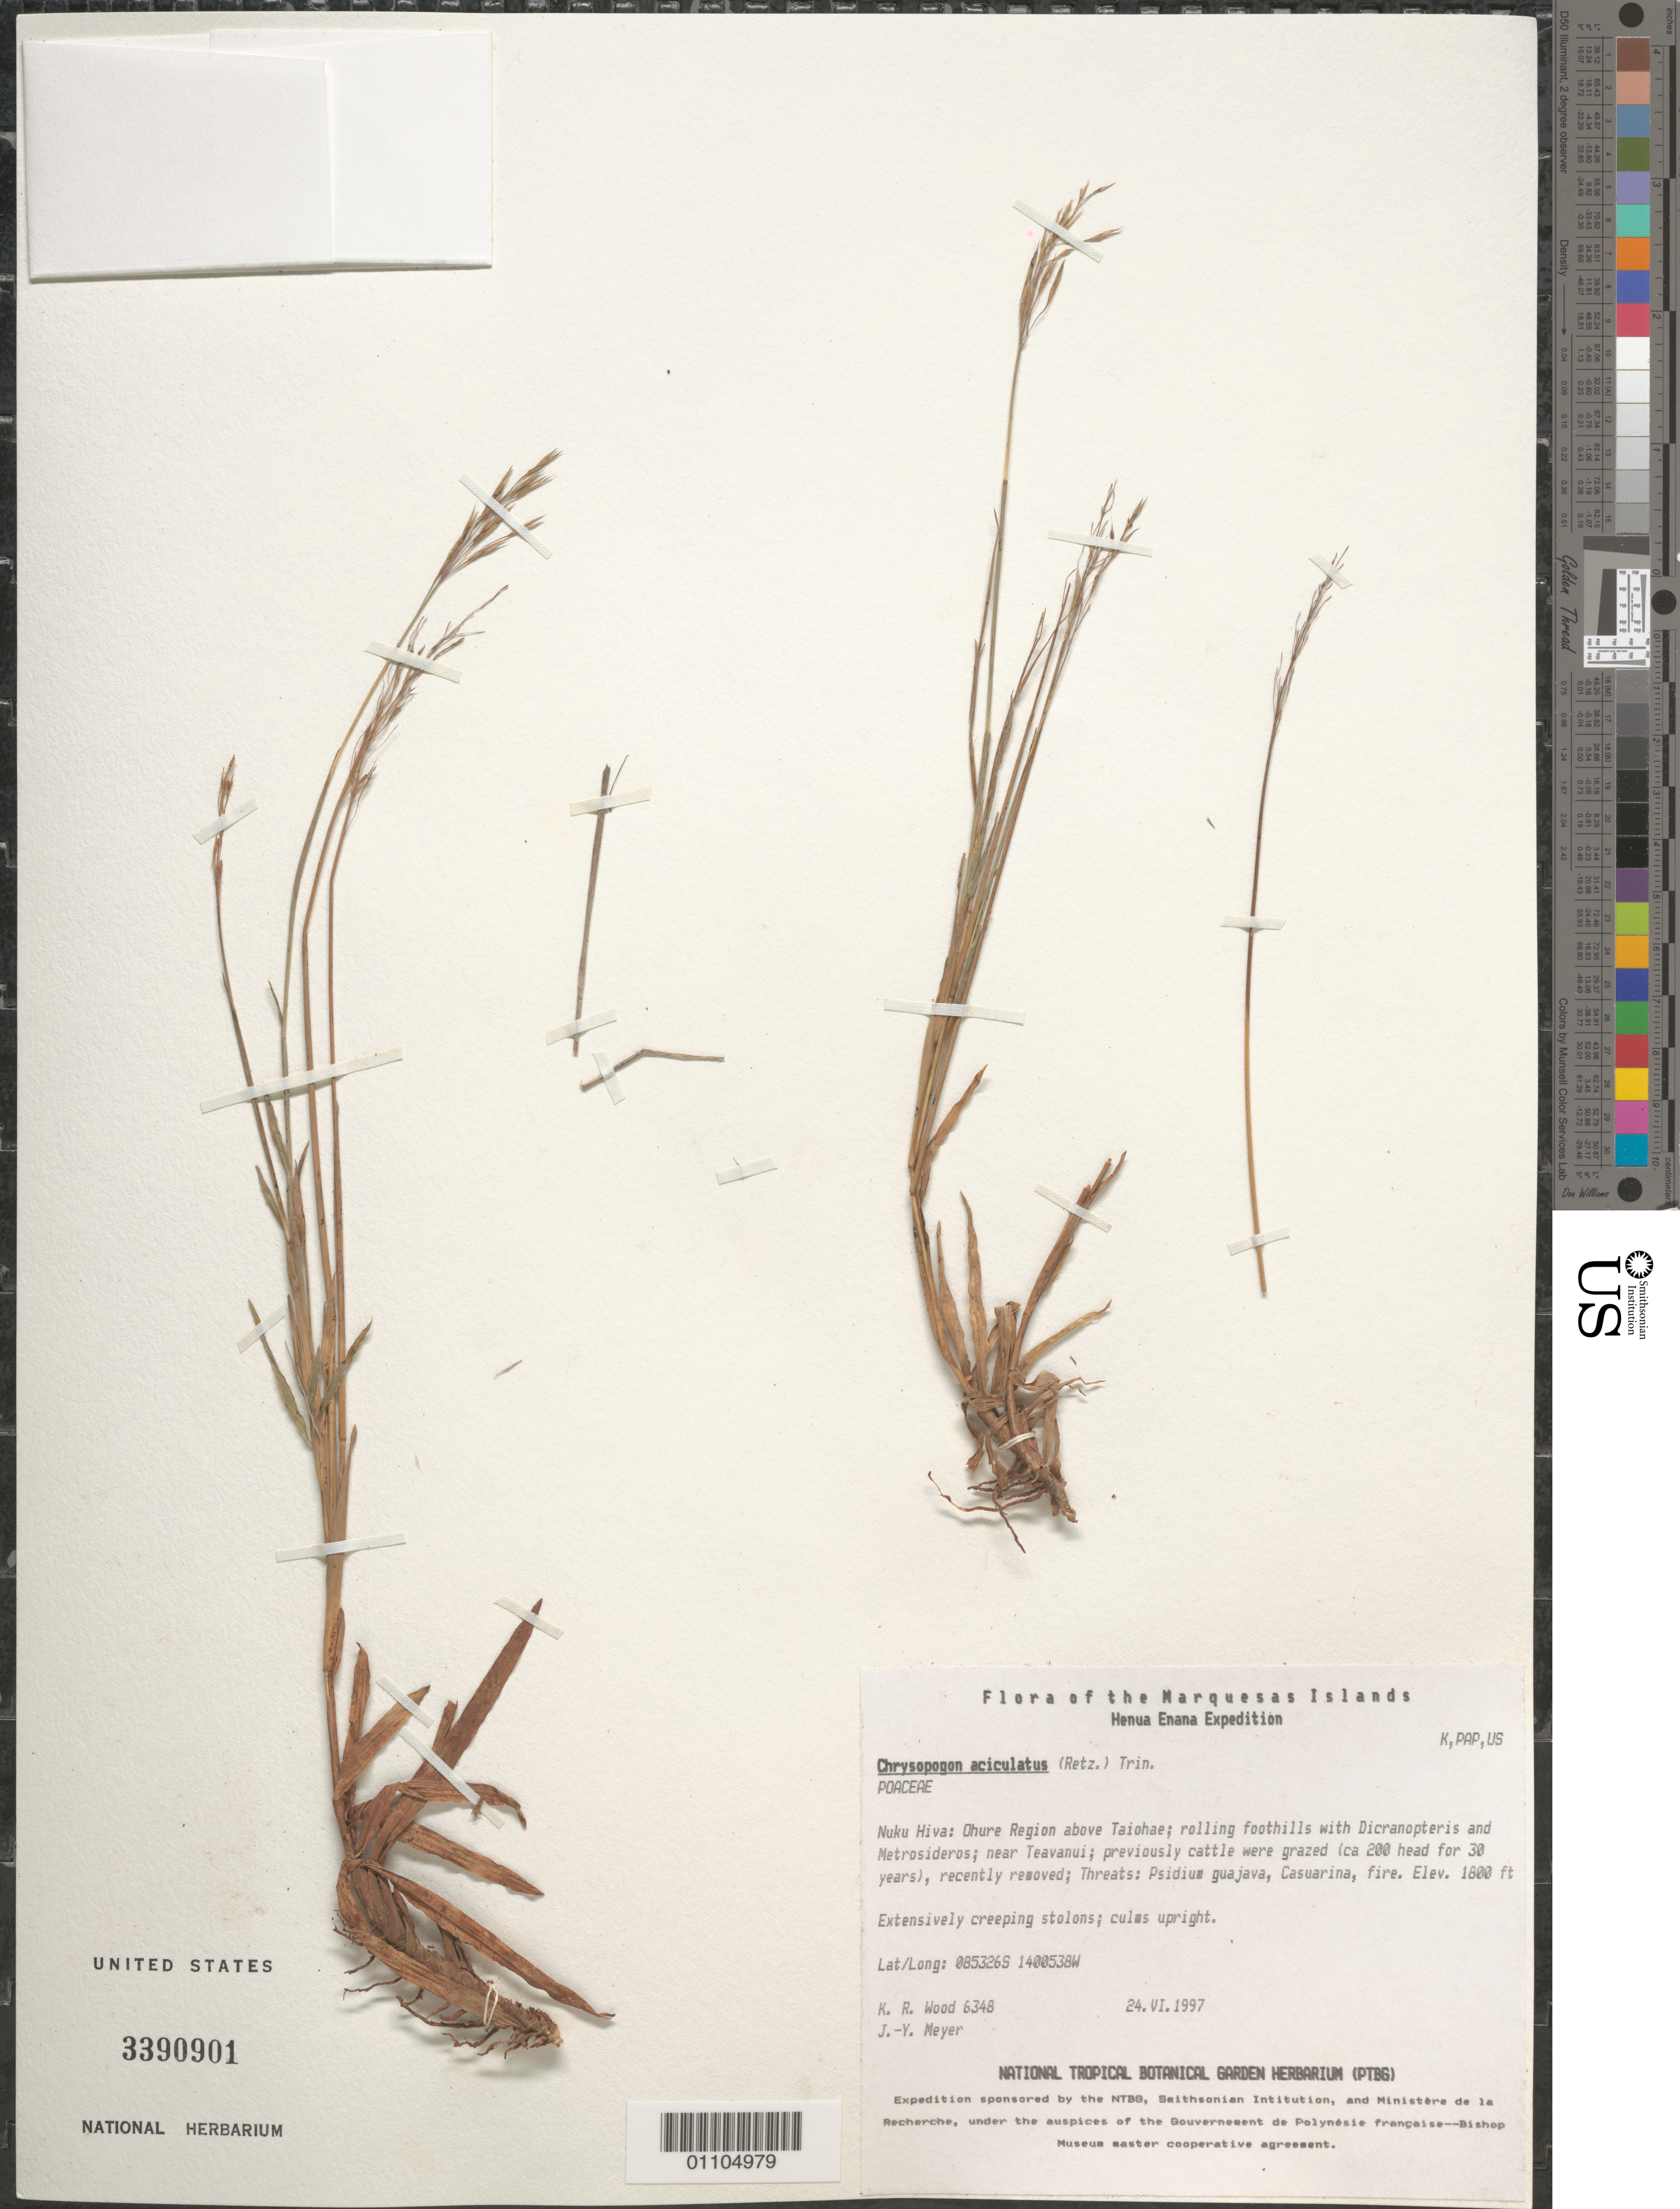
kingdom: Plantae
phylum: Tracheophyta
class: Liliopsida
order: Poales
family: Poaceae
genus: Chrysopogon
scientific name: Chrysopogon aciculatus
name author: (Retz.) Trin.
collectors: K. R. Wood & J.-Y. Meyer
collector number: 6348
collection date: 1997-06-24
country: French Polynesia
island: Nuku Hiva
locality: Ohure Region above Taiohae, near Teavanui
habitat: Rolling foot hills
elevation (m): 549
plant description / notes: Psidium guajava, Casuarina, fire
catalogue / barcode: US 3390901